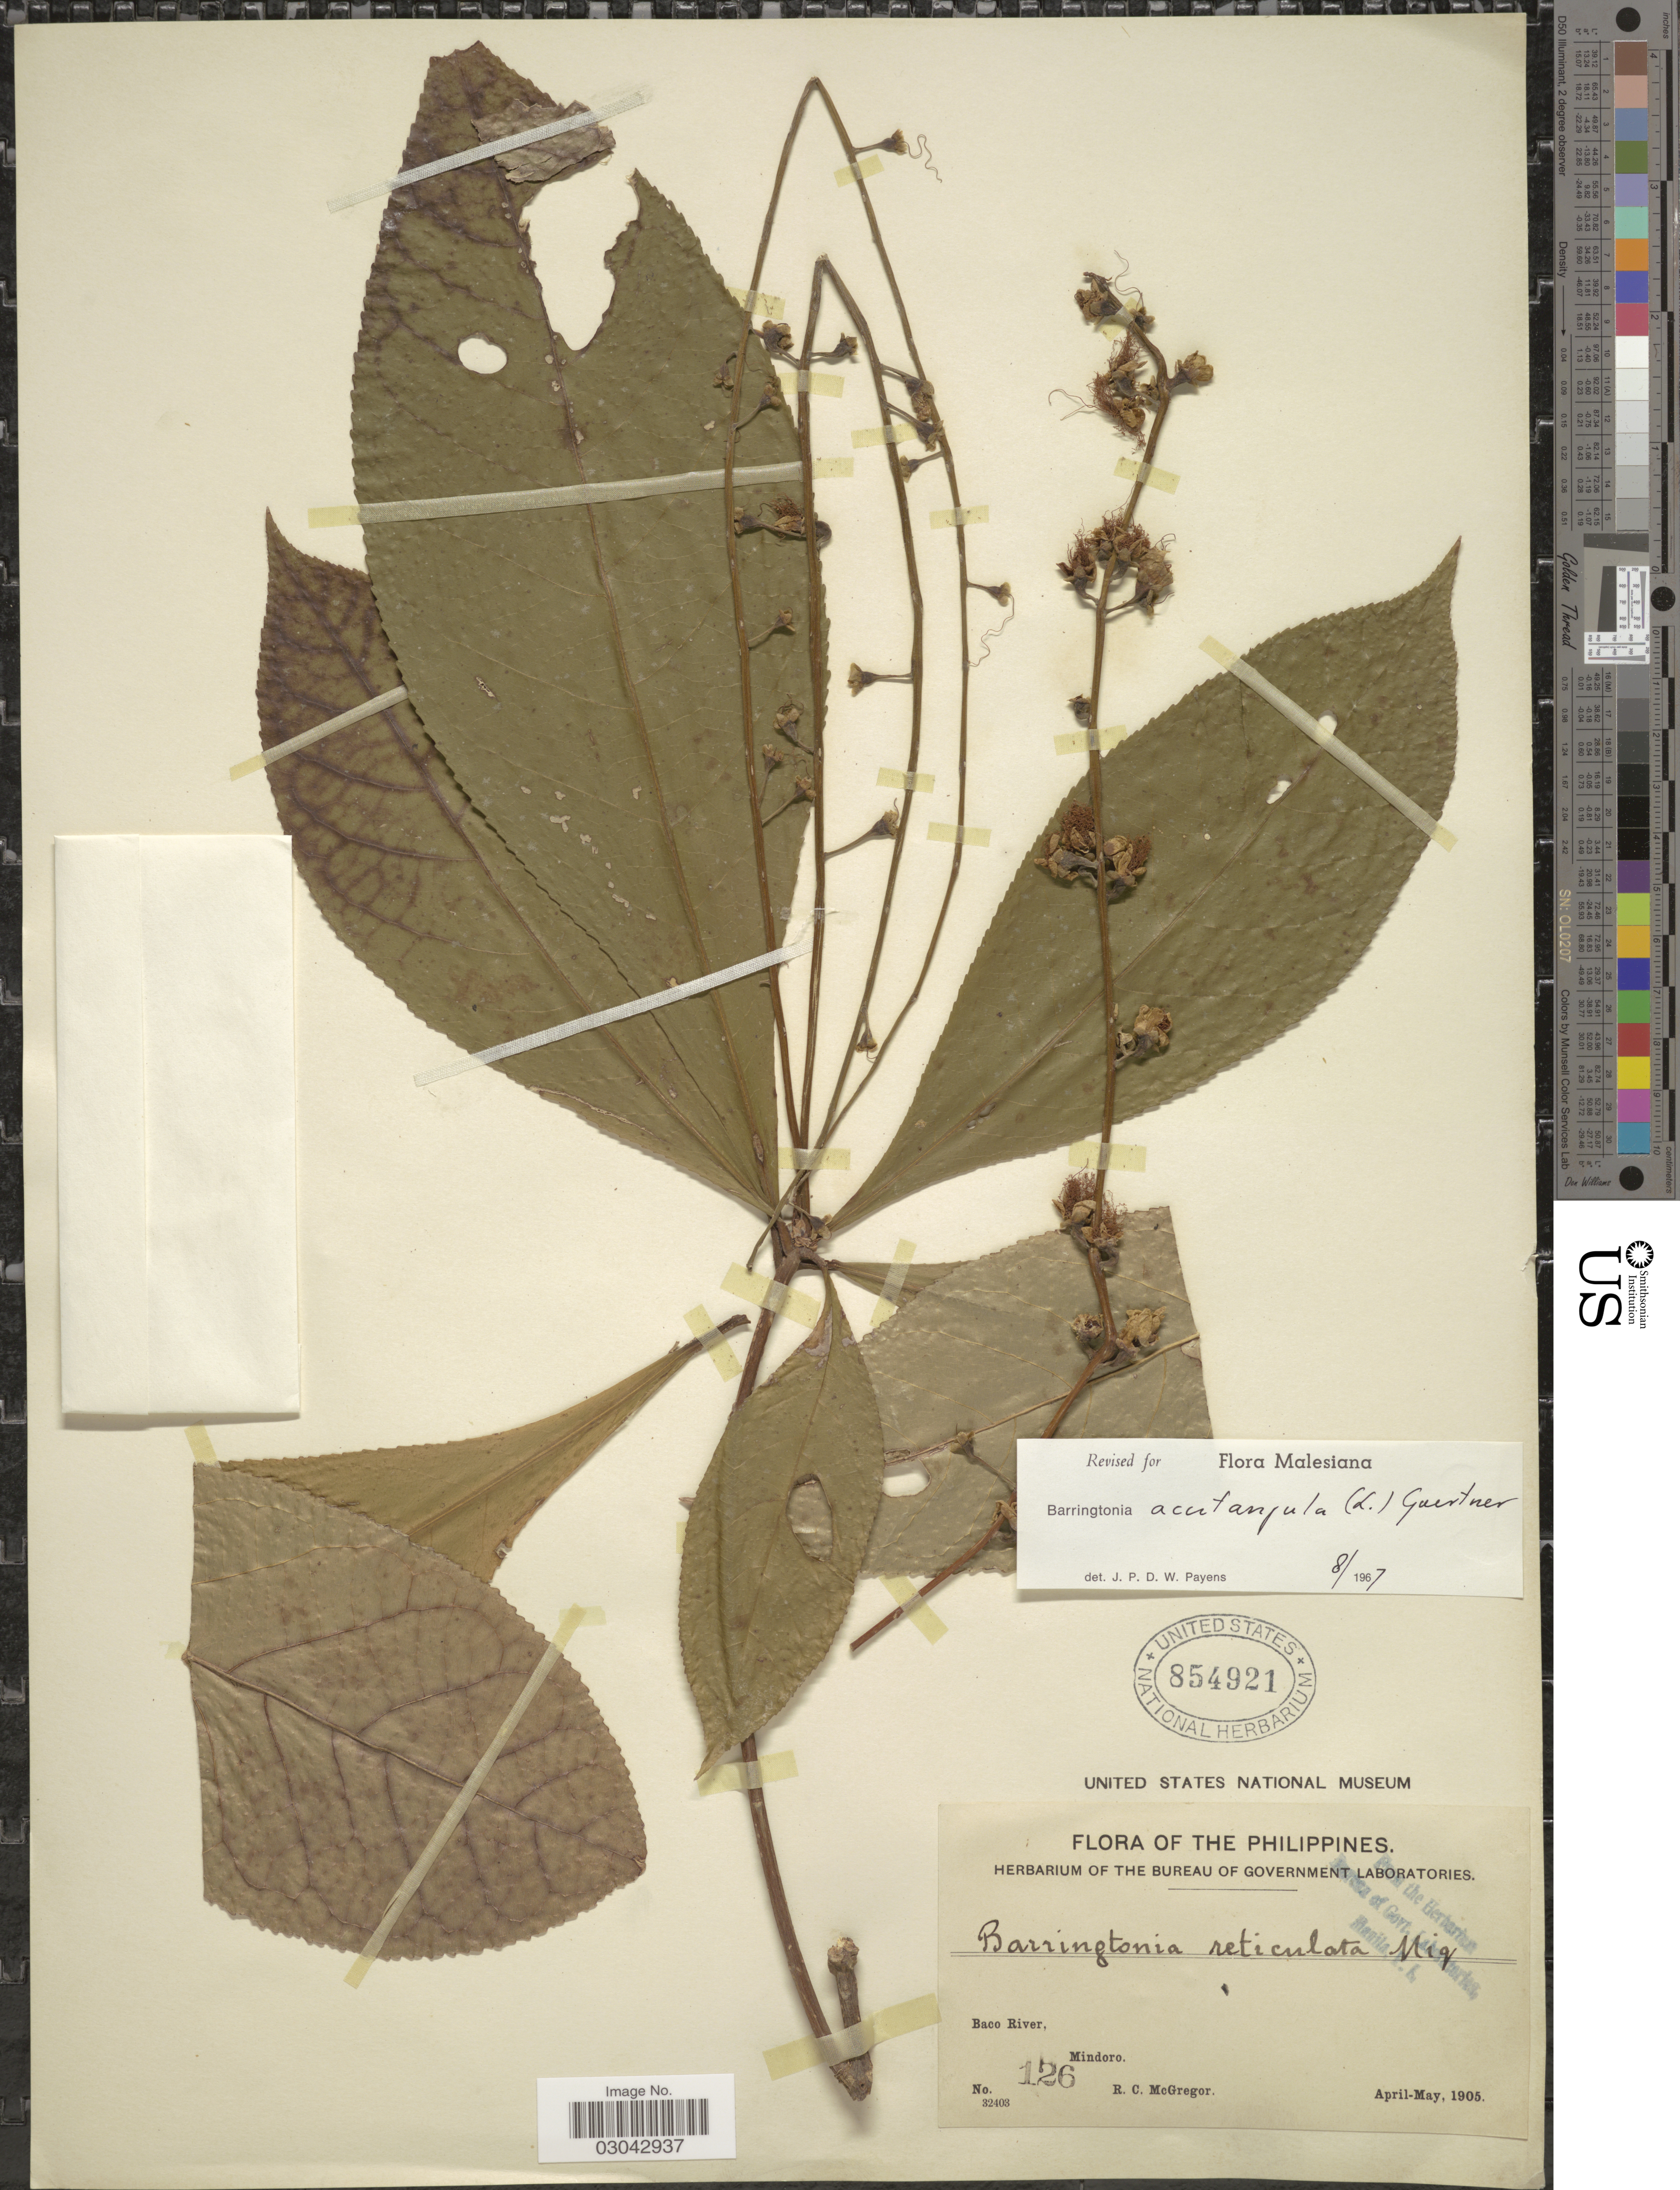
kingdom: Plantae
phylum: Tracheophyta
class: Magnoliopsida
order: Ericales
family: Lecythidaceae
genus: Barringtonia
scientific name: Barringtonia acutangula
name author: (L.) Gaertn.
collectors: R. C. McGregor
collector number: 126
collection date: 1905-04/1905-05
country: Philippines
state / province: Mimaropa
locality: Baco River, Mindoro.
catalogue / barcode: US 854921